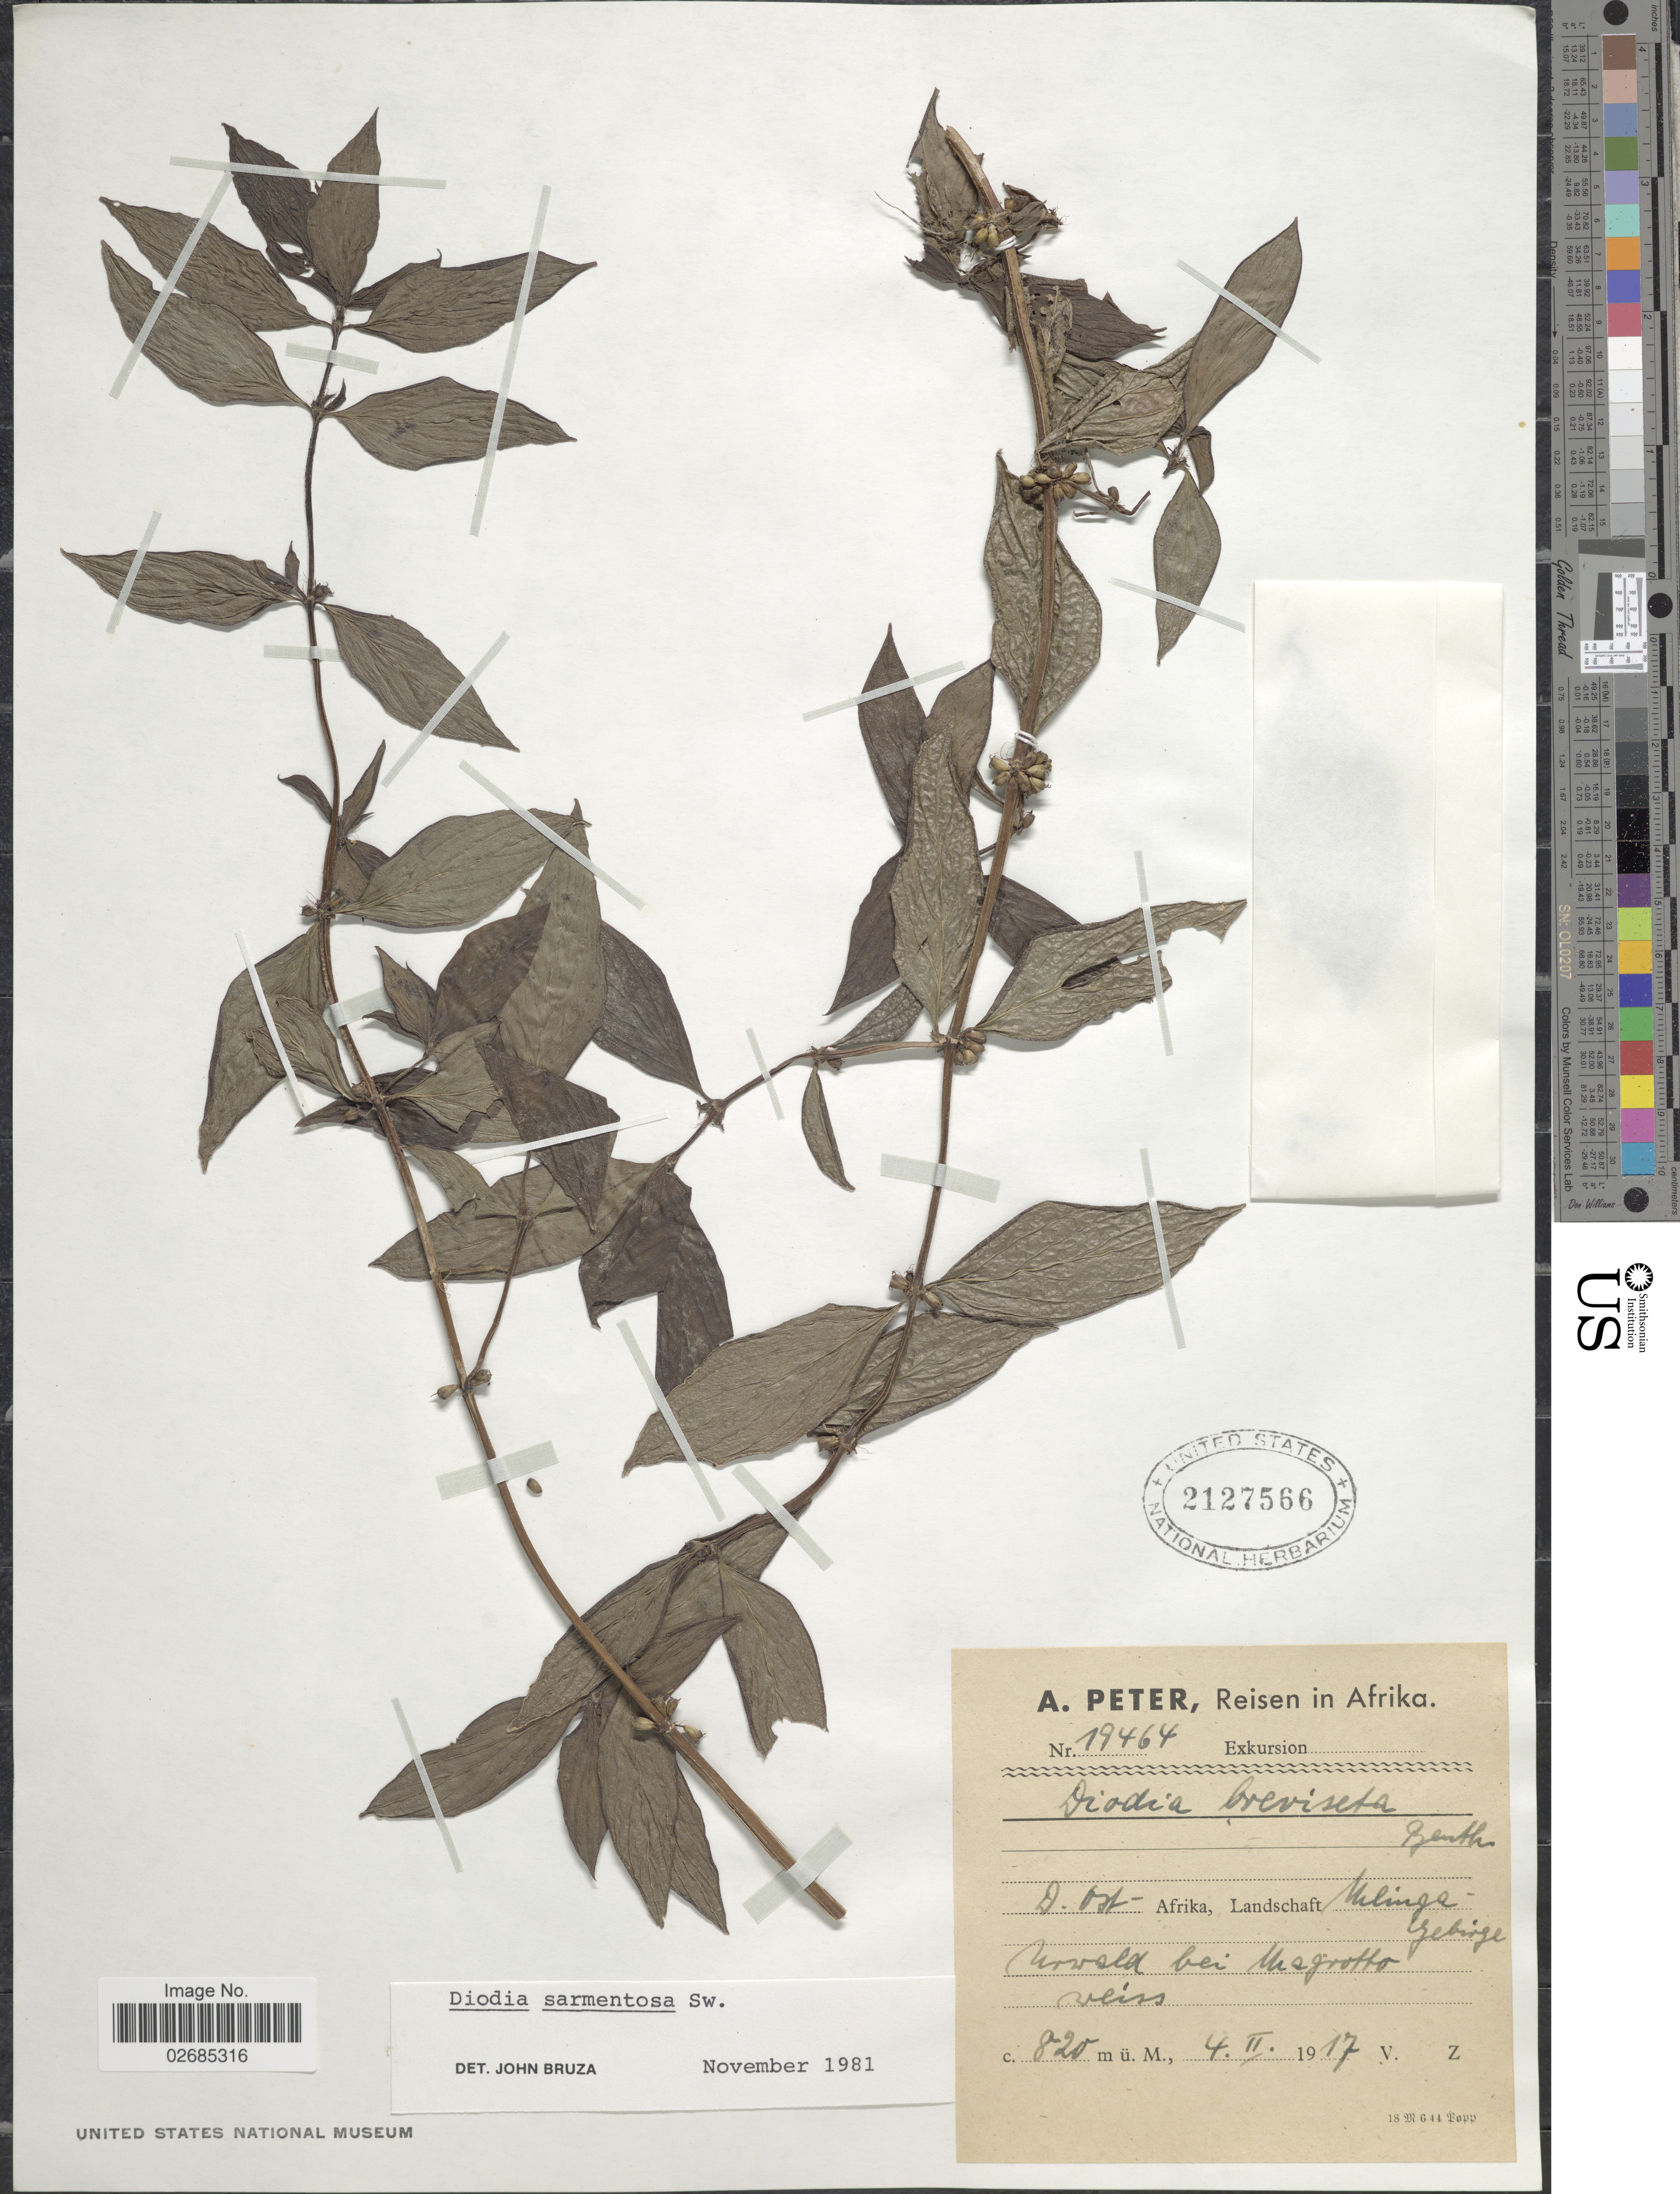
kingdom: Plantae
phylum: Tracheophyta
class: Magnoliopsida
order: Gentianales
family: Rubiaceae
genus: Diodia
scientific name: Diodia sarmentosa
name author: Sw.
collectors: A. Peter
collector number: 19464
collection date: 1917-02-04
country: Tanzania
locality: D.Ost-Afrika, Landschaft Mlinga - Gebirge. Urwald bei Magrotto.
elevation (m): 820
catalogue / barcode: US 217566